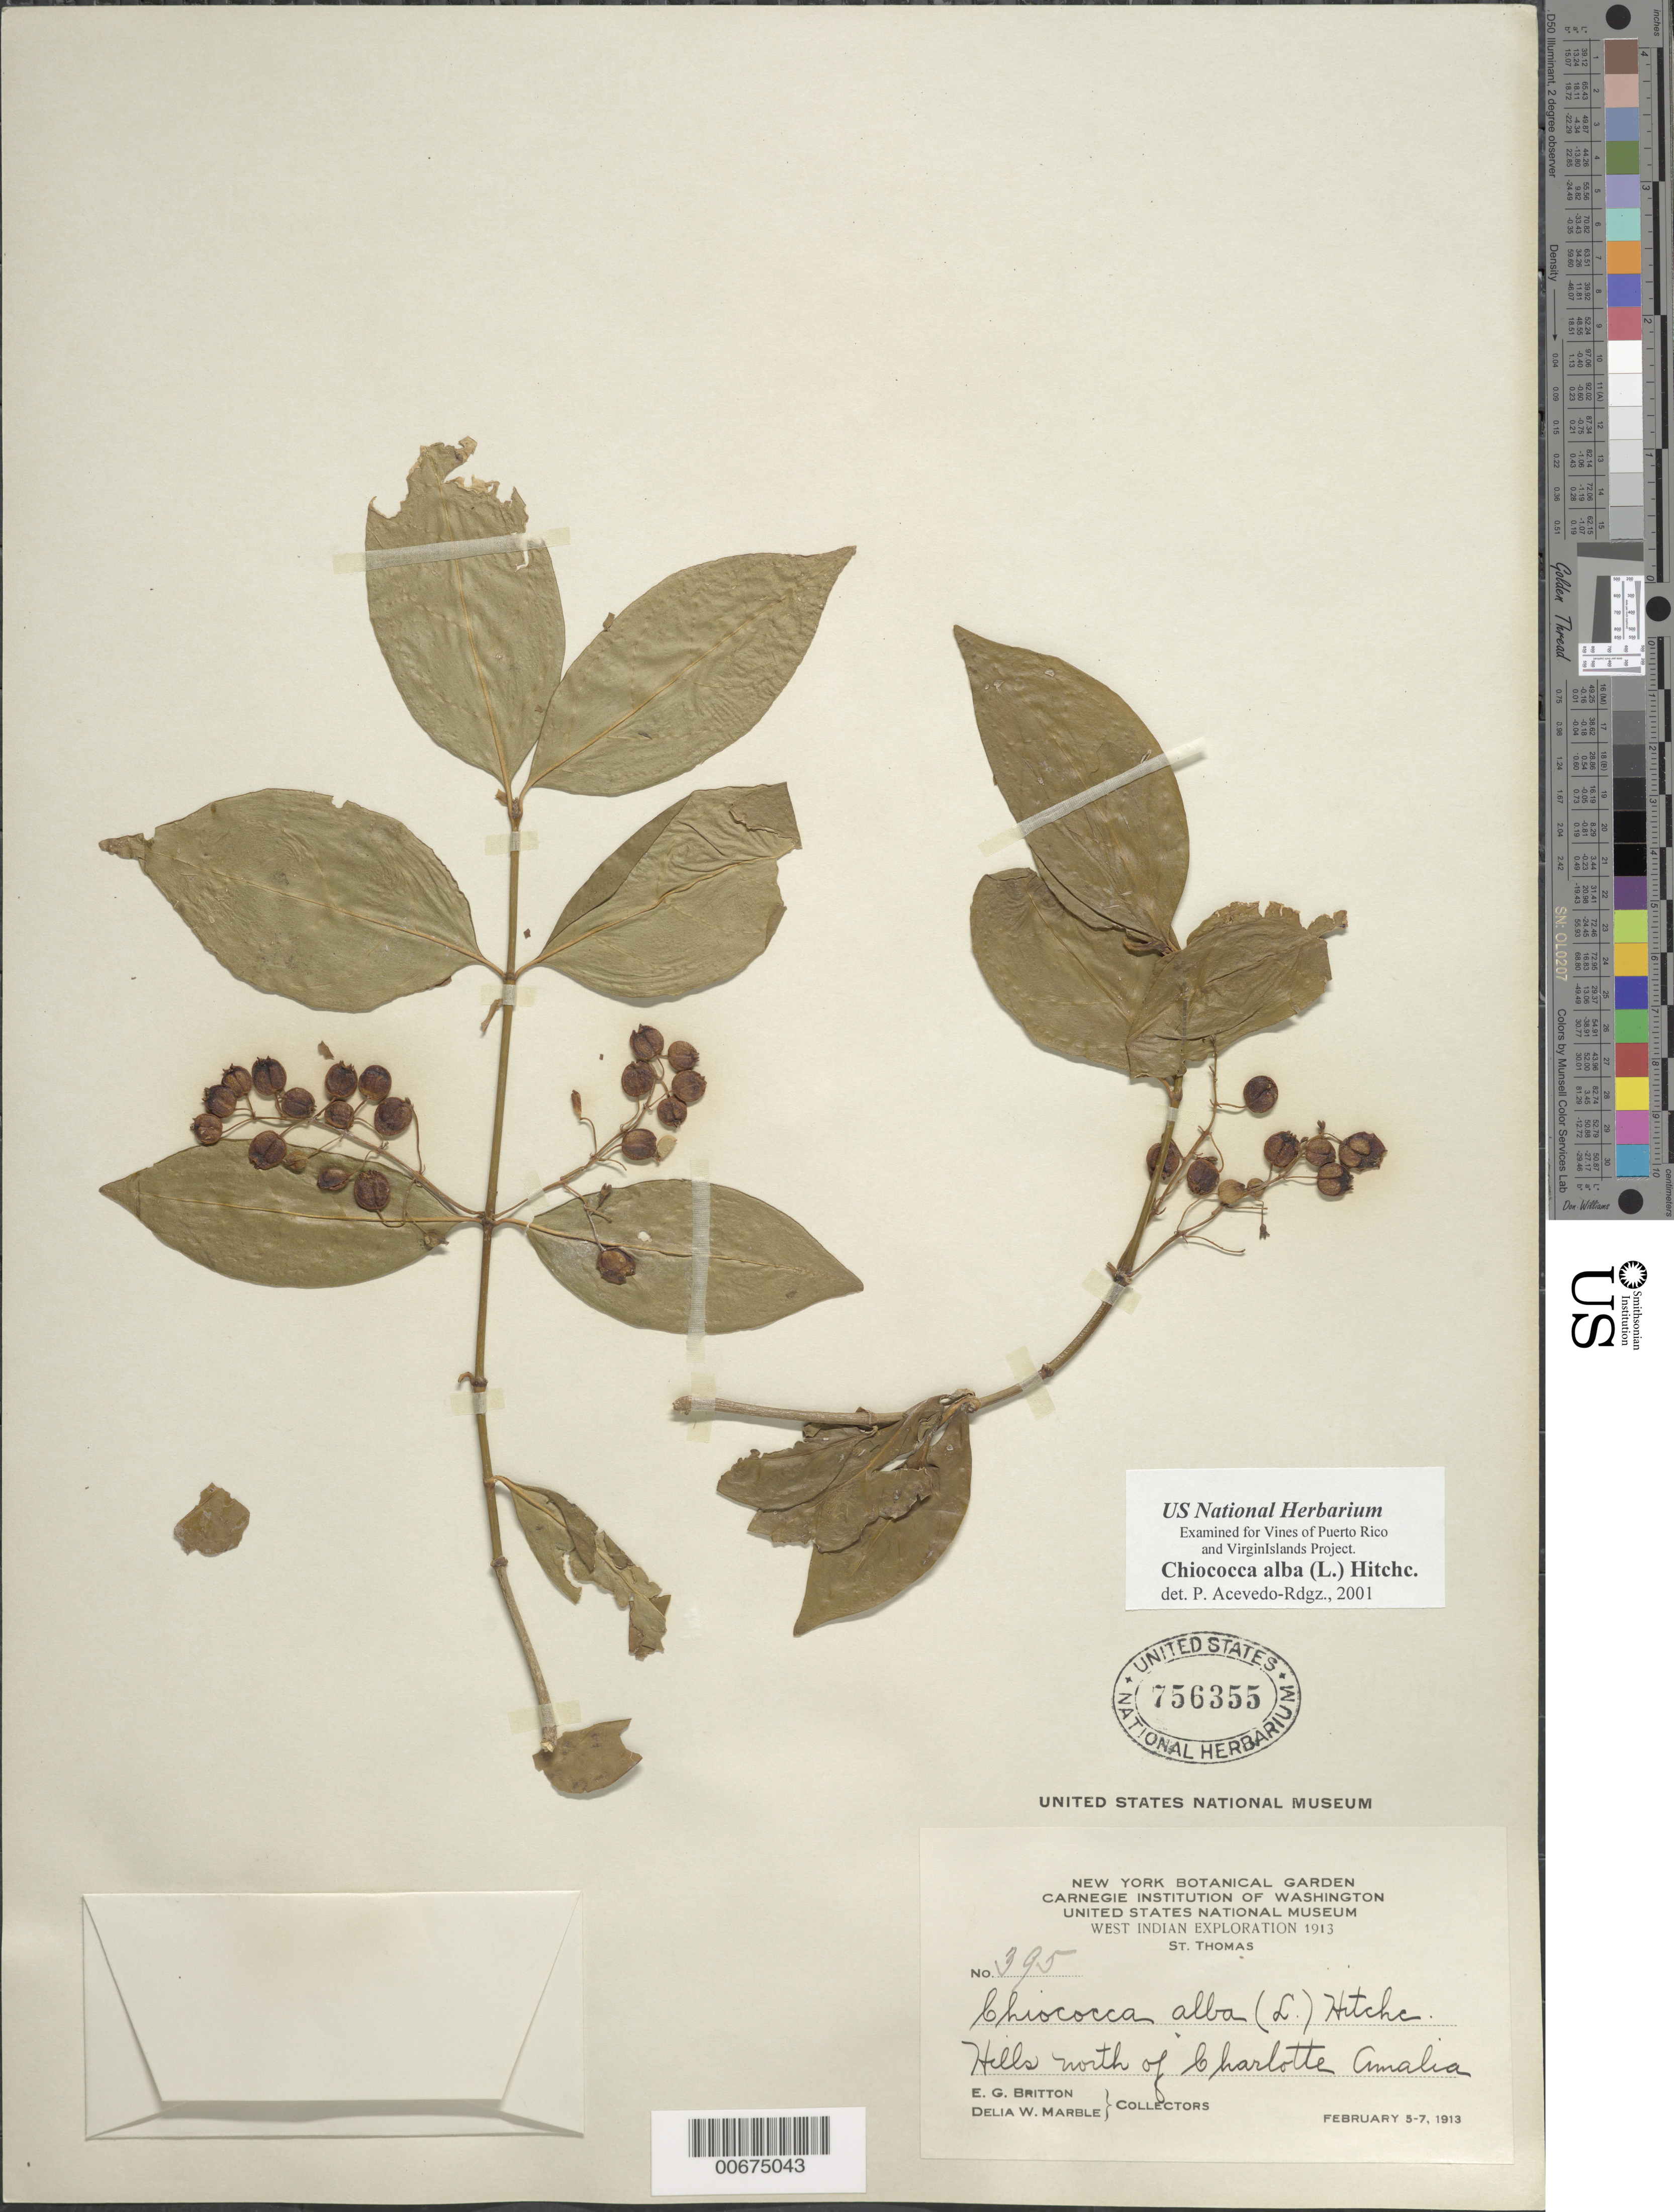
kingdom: Plantae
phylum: Tracheophyta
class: Magnoliopsida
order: Gentianales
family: Rubiaceae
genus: Chiococca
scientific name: Chiococca alba subsp. alba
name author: (L.) Hitchc.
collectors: E. G. Britton & D. W. Marble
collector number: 395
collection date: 1913-02-05/1913-02-07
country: U.S. Virgin Islands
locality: St. Thomas. Hills north of Charlotte Amalia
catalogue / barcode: US 756355